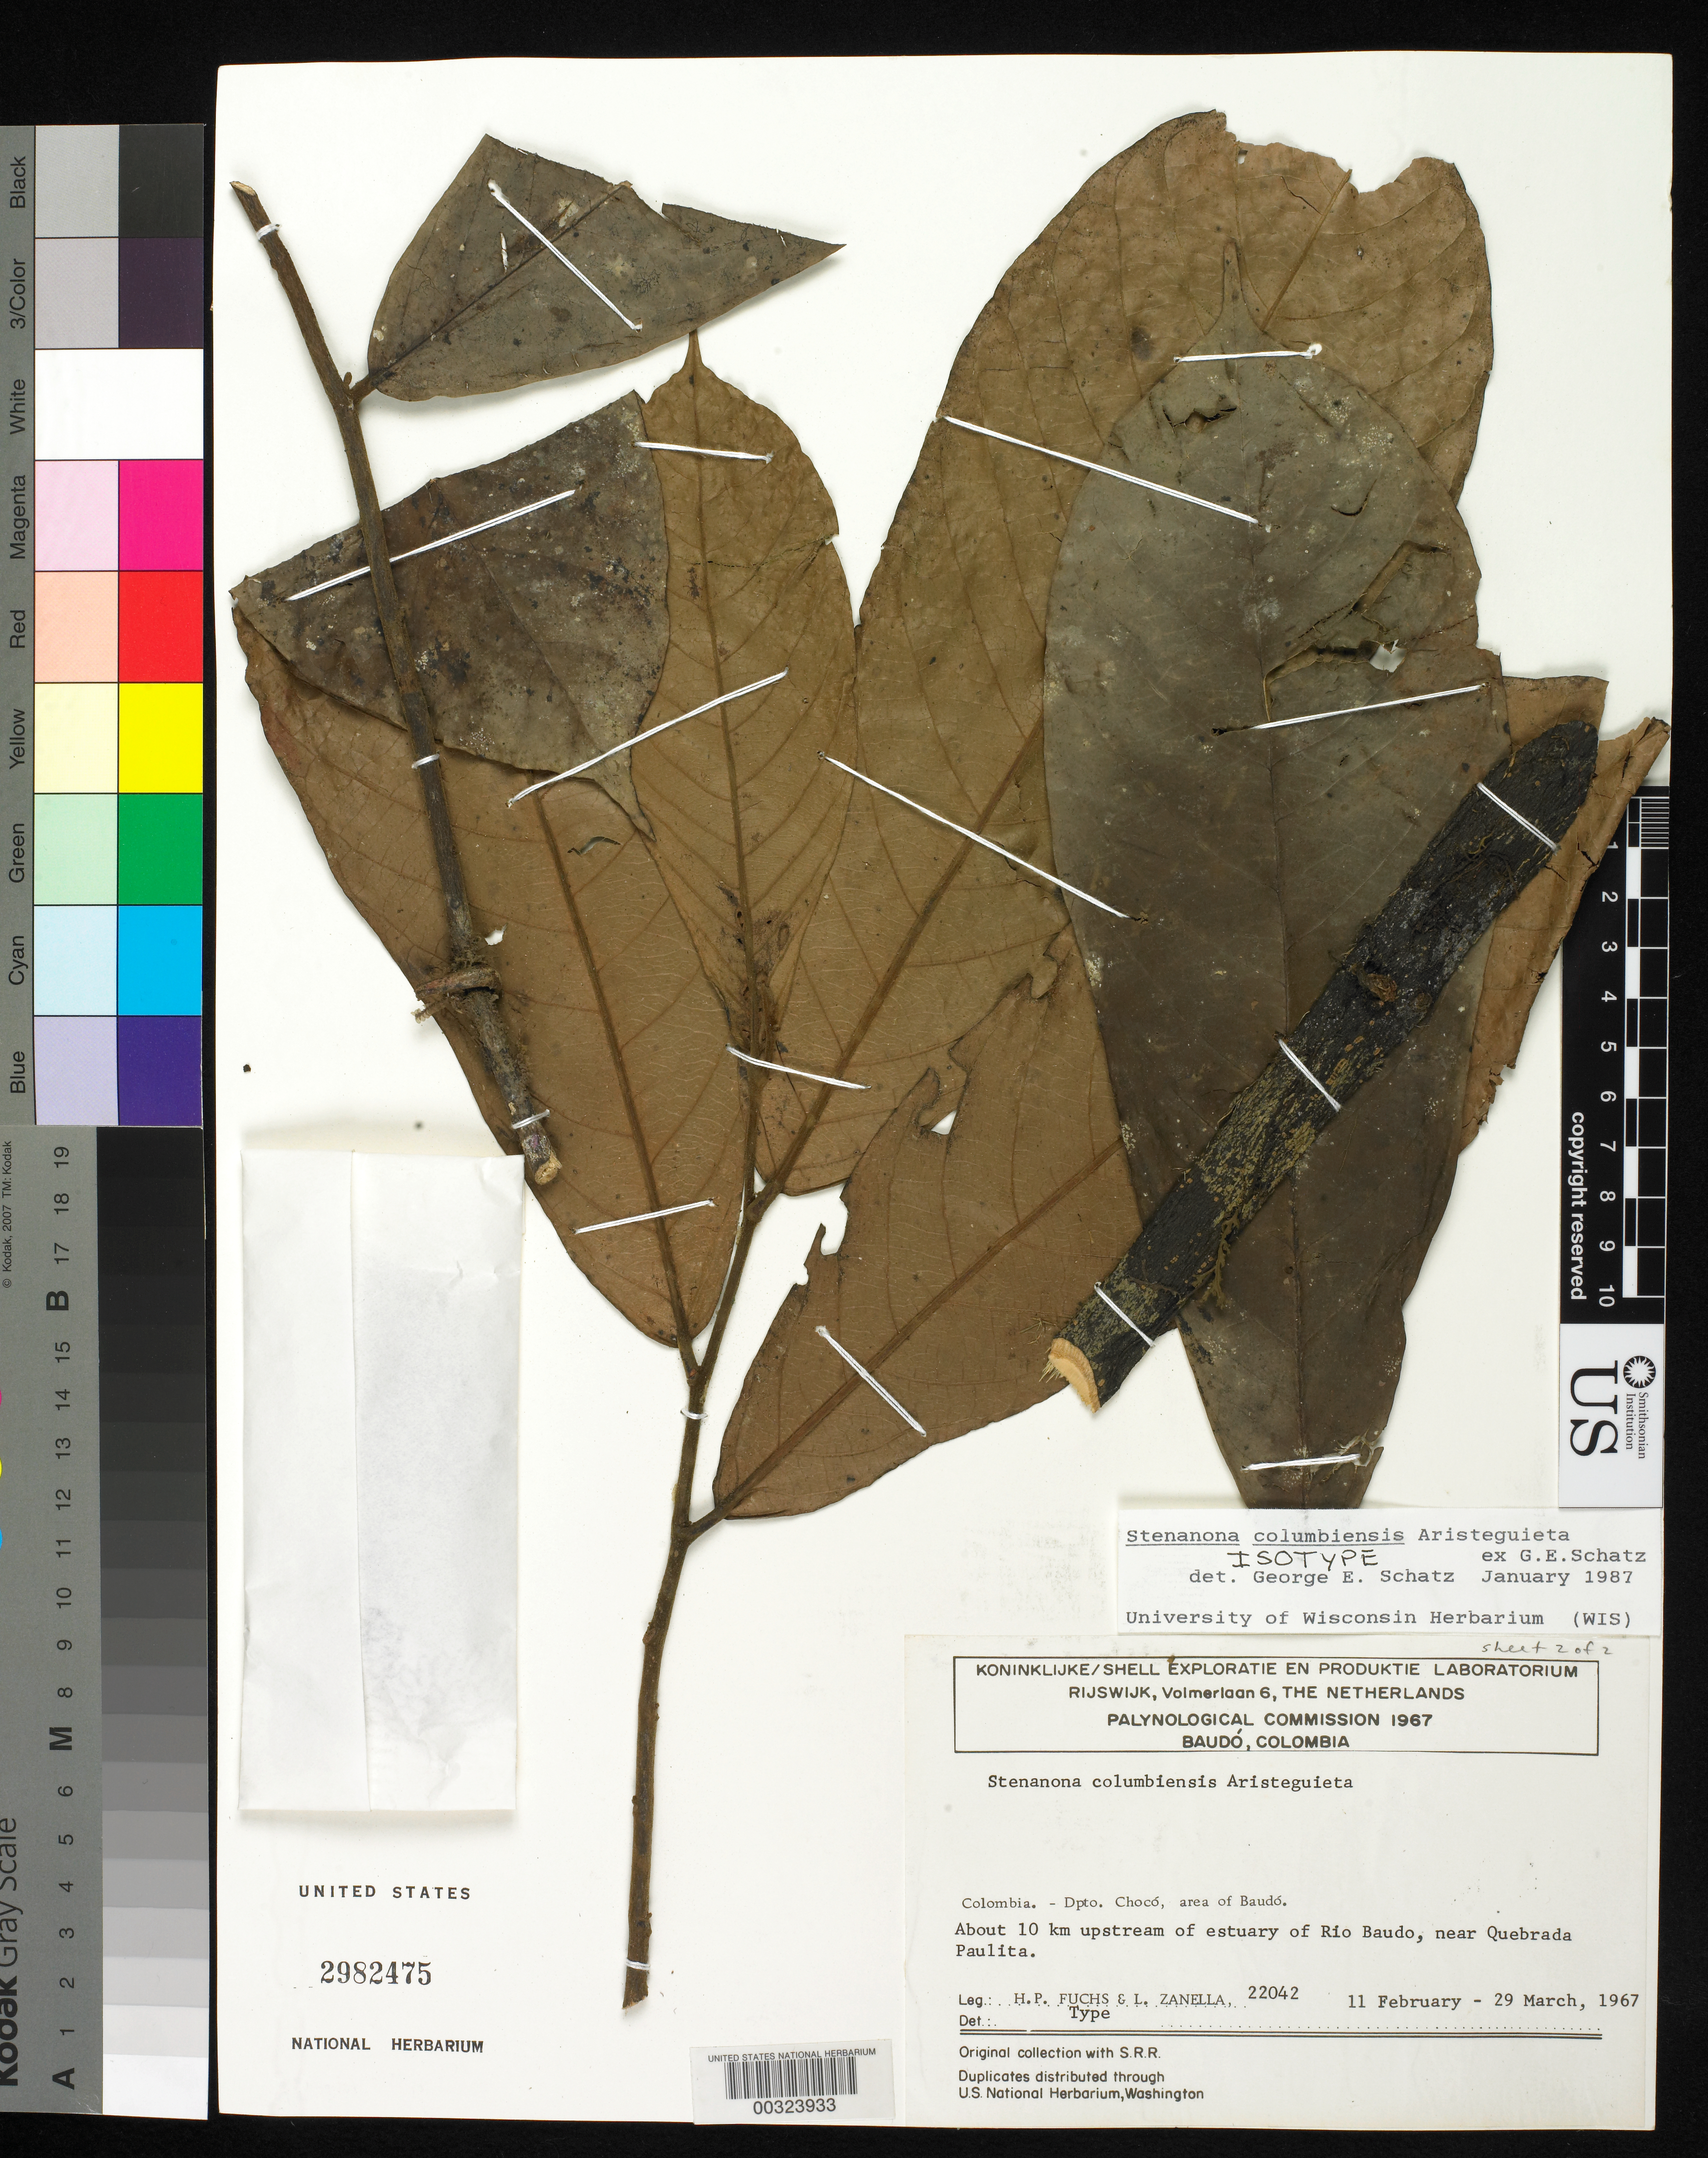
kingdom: Plantae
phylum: Tracheophyta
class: Magnoliopsida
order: Magnoliales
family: Annonaceae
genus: Stenanona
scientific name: Stenanona columbiensis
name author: Aristeg. ex G.E. Schatz & Maas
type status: Holotype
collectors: H. P. Fuchs & L. Zanella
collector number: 22042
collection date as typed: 11 Feb 1967 to 29 Mar 1967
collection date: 1967-02-11/1967-03-29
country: Colombia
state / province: Chocó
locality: Dpto. Chocó, area of Baudó. About 10 km upstream of estuary of Rio Baudo, near Quebrada Paulita.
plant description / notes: This sheet (USNH 2982475) annotated by G.E. Schatz (1987) as "isotype" but protologue cites holotype on 2 sheets.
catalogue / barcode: US 2982475